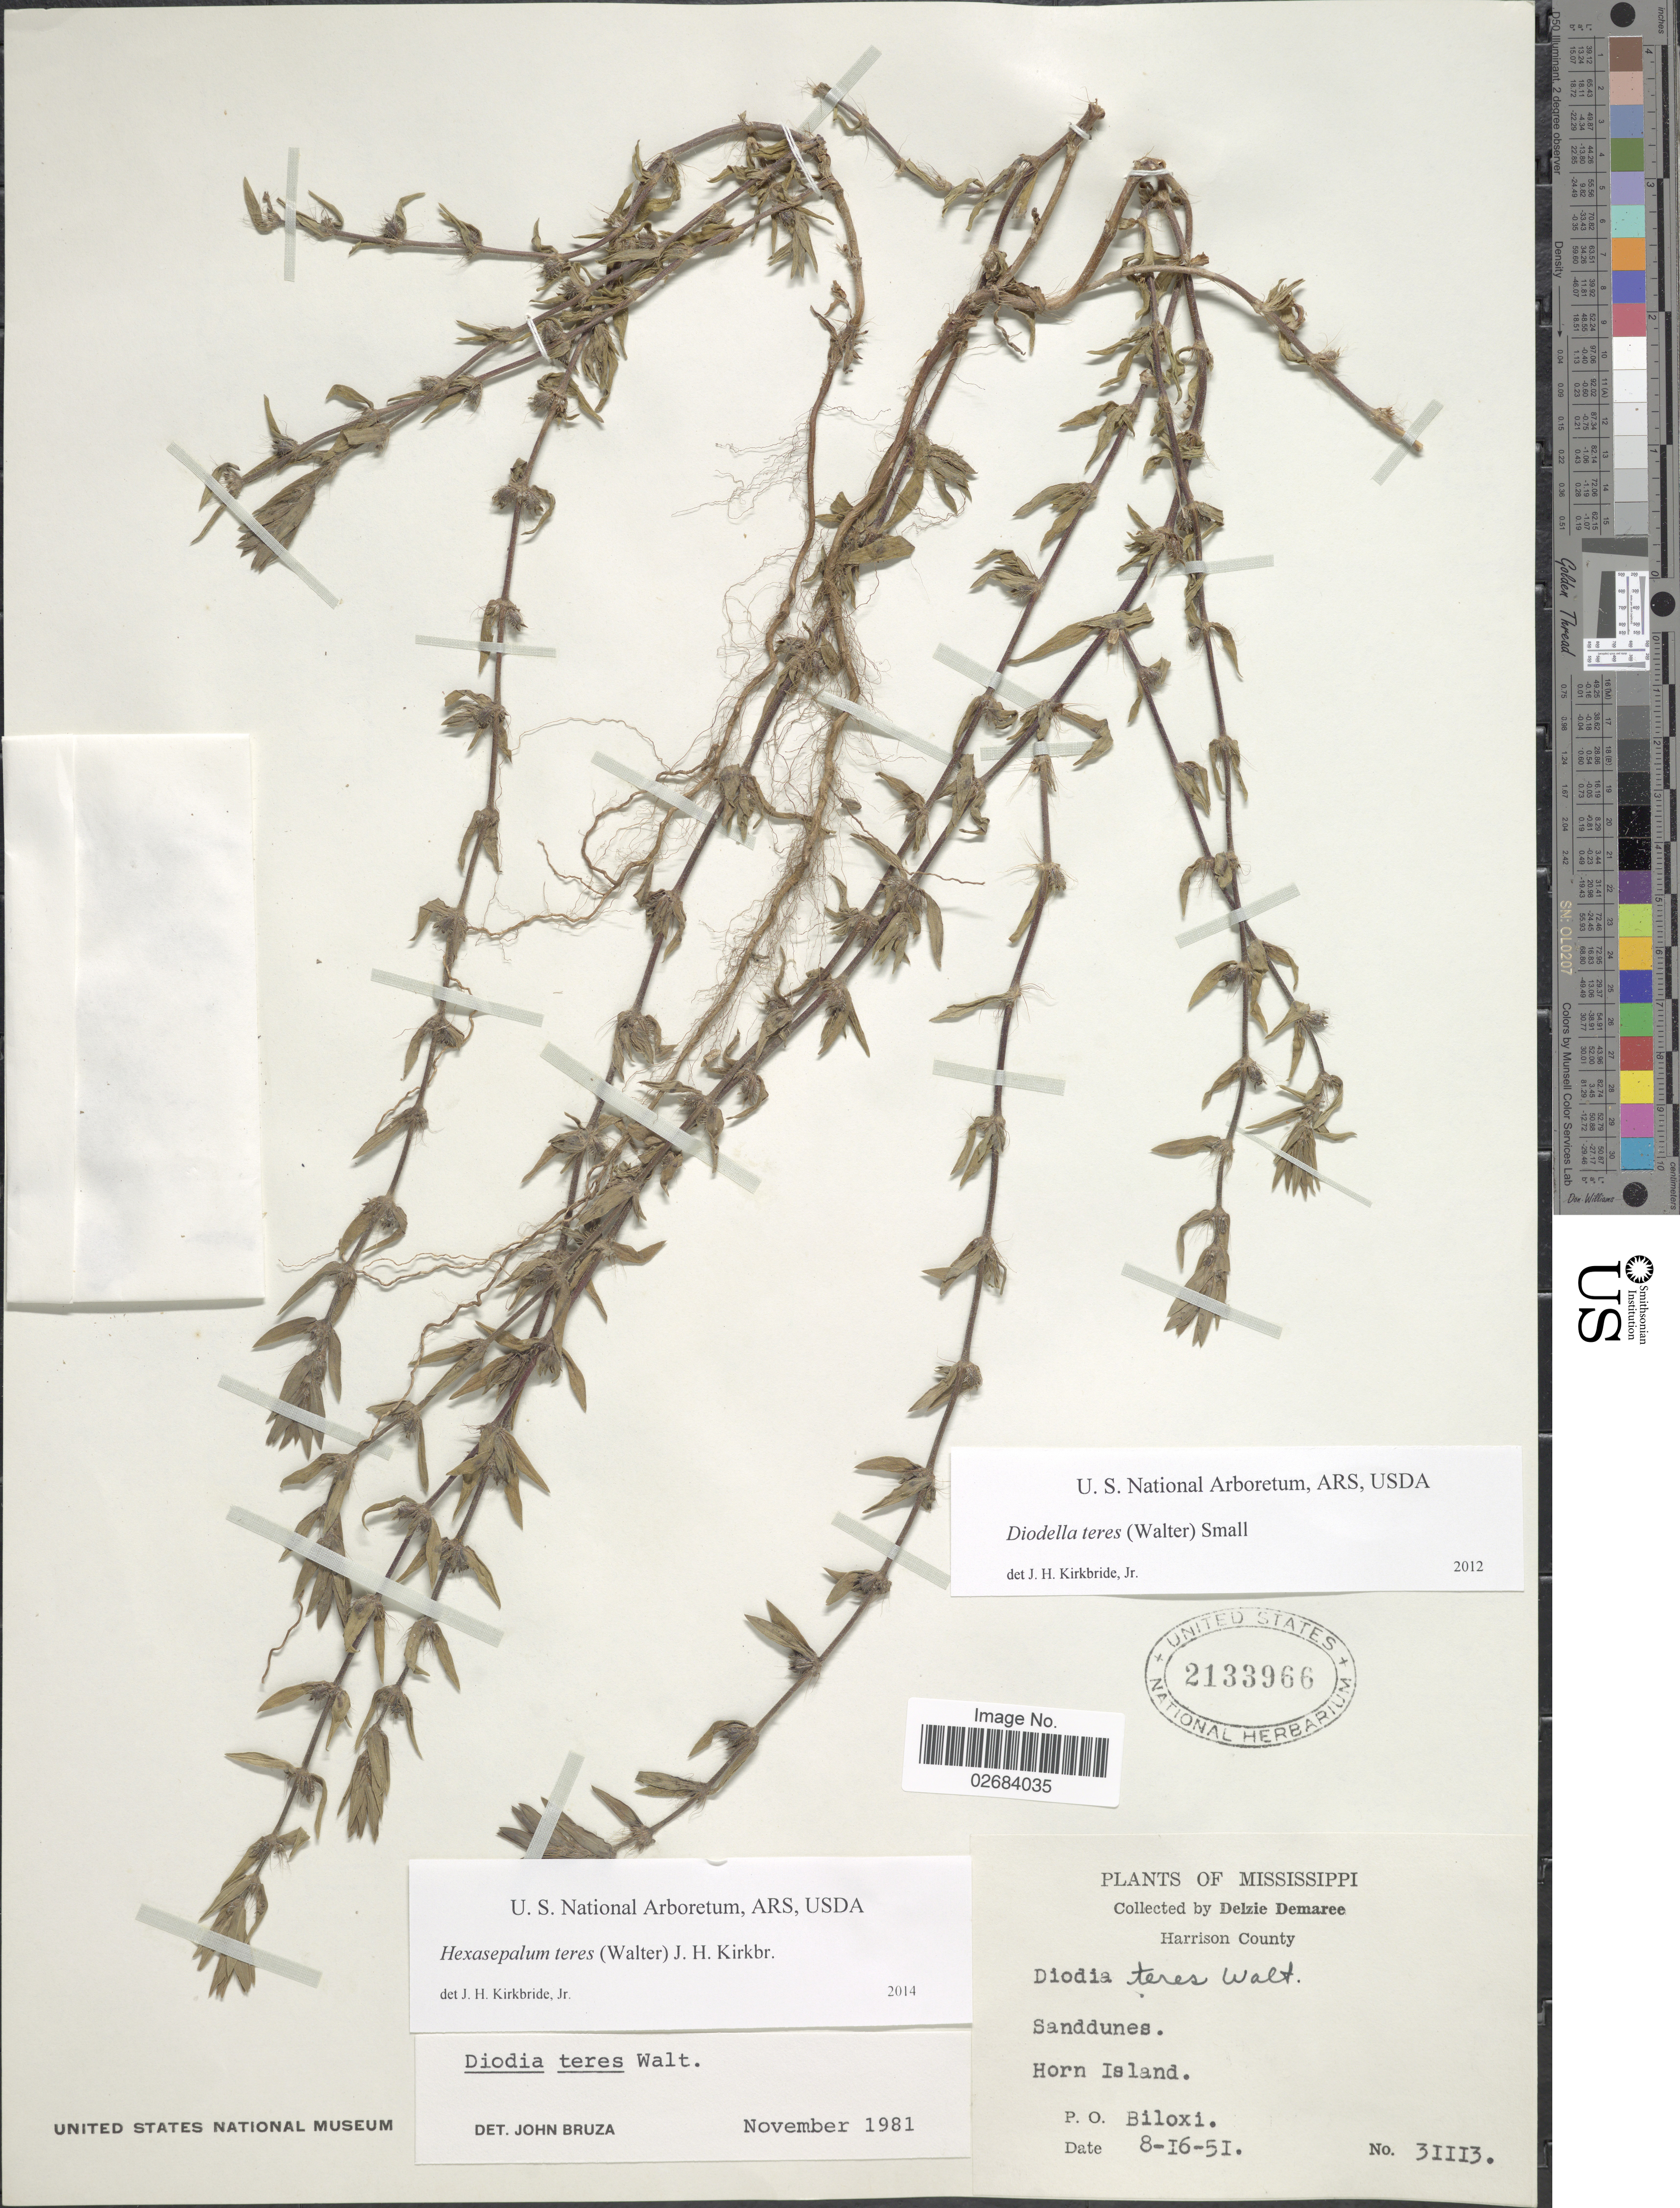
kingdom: Plantae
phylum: Tracheophyta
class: Magnoliopsida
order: Gentianales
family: Rubiaceae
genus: Diodia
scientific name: Diodia teres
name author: Walter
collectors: D. Demaree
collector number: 31113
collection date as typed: Transcribed d/m/y: 16/8/51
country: United States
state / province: Mississippi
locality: Harrison County, Sanddunes, Horn Island, P.O. Biloxi.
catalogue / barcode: US 2133966